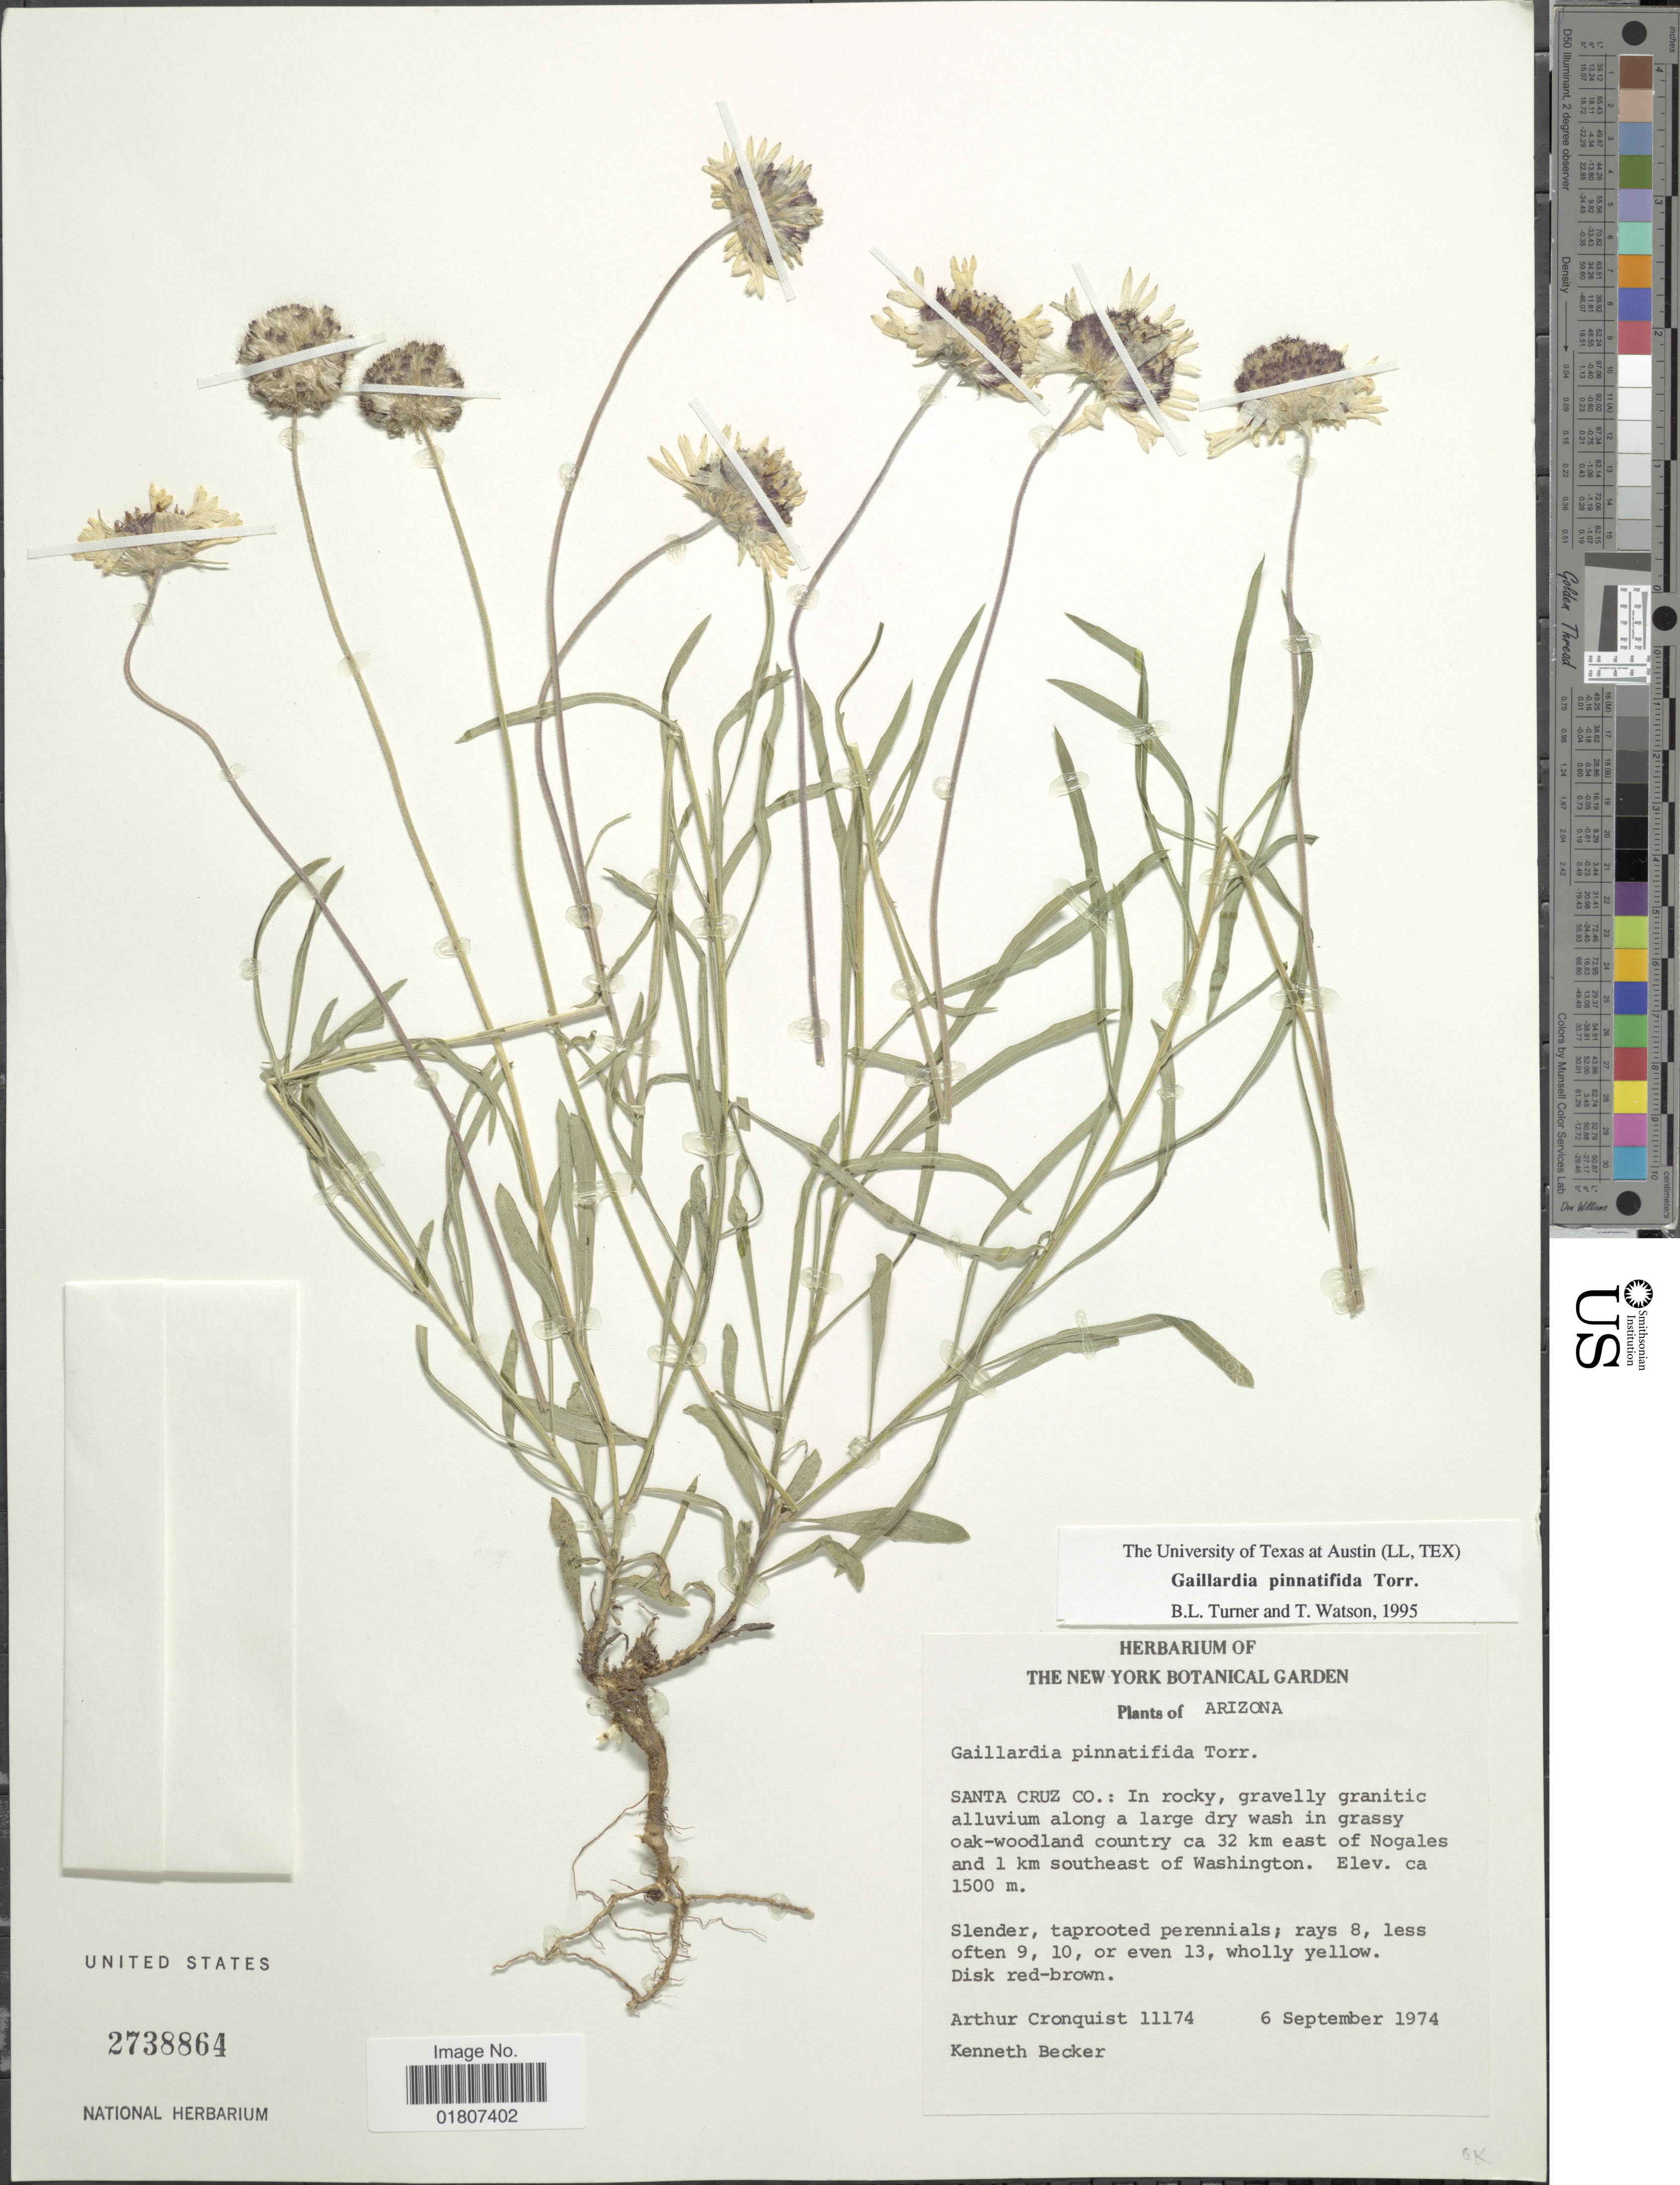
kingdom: Plantae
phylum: Tracheophyta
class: Magnoliopsida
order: Asterales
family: Asteraceae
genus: Gaillardia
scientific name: Gaillardia pinnatifida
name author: Torr.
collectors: A. J. Cronquist & K. M. Becker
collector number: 11174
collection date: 1974-09-06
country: United States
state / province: Arizona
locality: Santa Cruz Co.: ca 32 km east of Nogales and 1 km southeast of Washington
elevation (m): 1500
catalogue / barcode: US 2738864